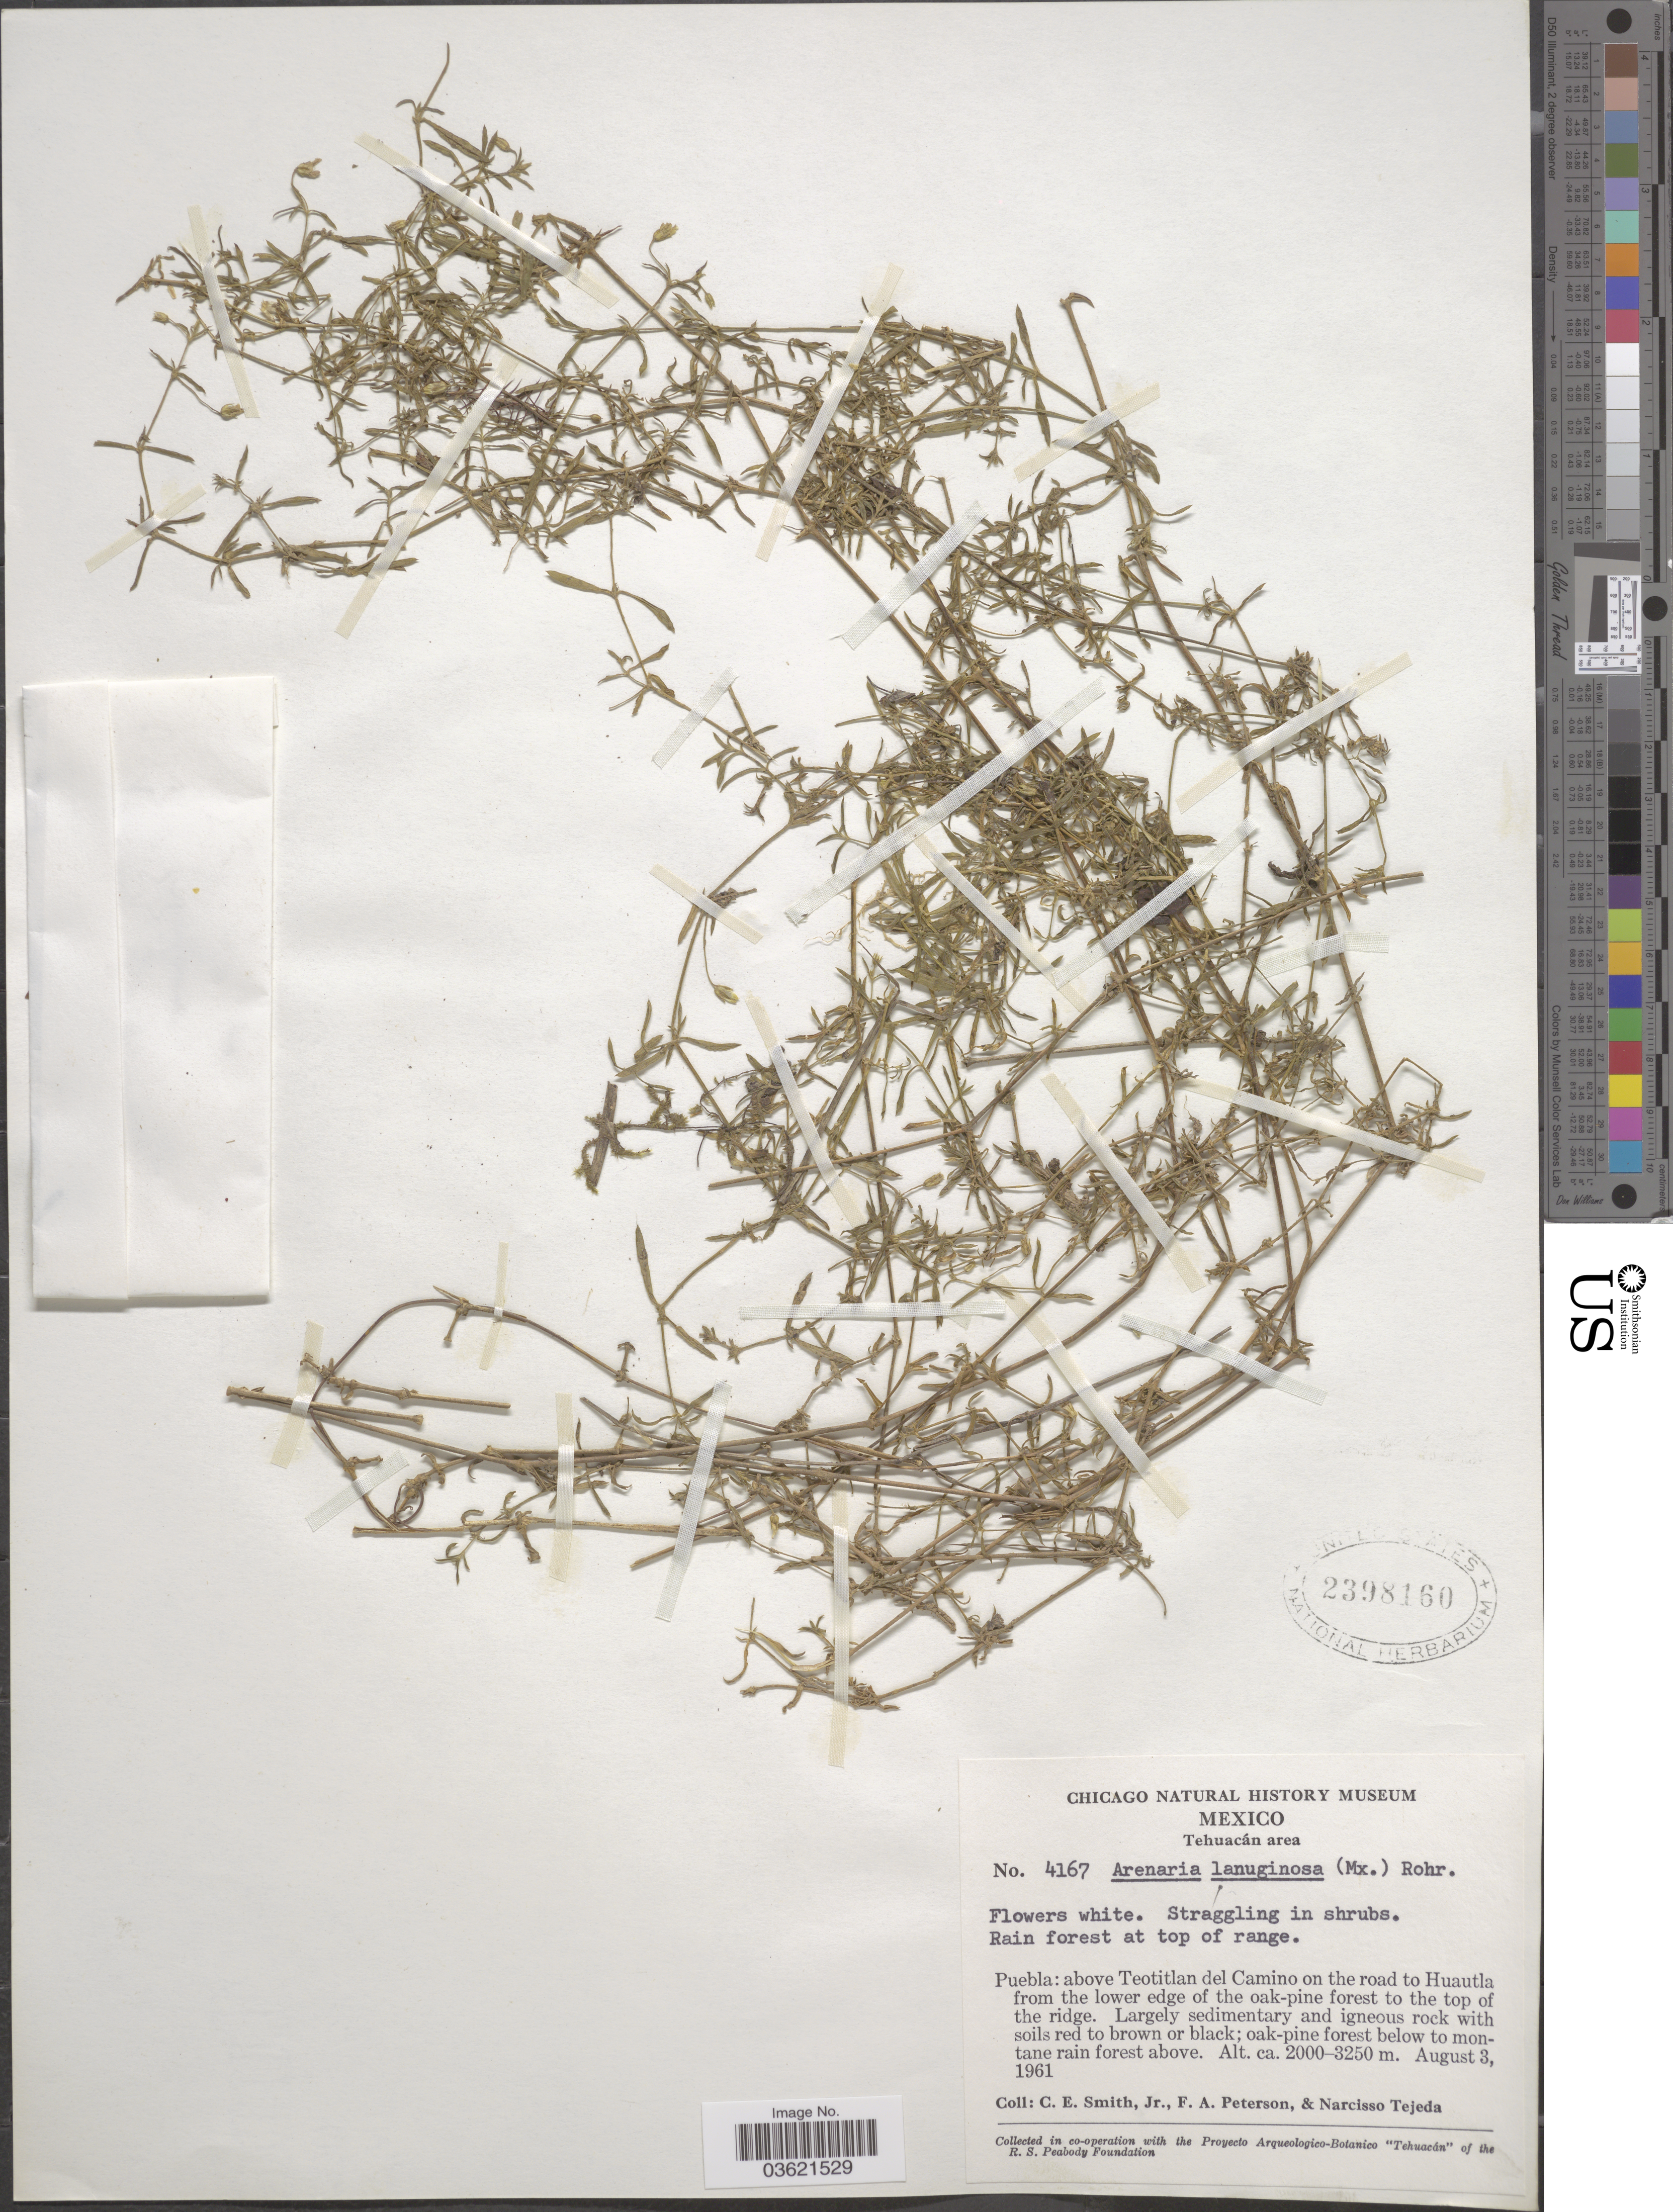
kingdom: Plantae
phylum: Tracheophyta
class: Magnoliopsida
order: Caryophyllales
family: Caryophyllaceae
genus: Arenaria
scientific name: Arenaria lanuginosa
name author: (Michx.) Rohrb.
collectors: C. E. Smith Jr., F. A. Peterson & N. Tejeda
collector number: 4167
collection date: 1961-08-03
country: Mexico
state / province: Puebla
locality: Tehuacán area. Above Teotitlan del Camino on the road to Huautla.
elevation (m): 2000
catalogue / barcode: US 2398160